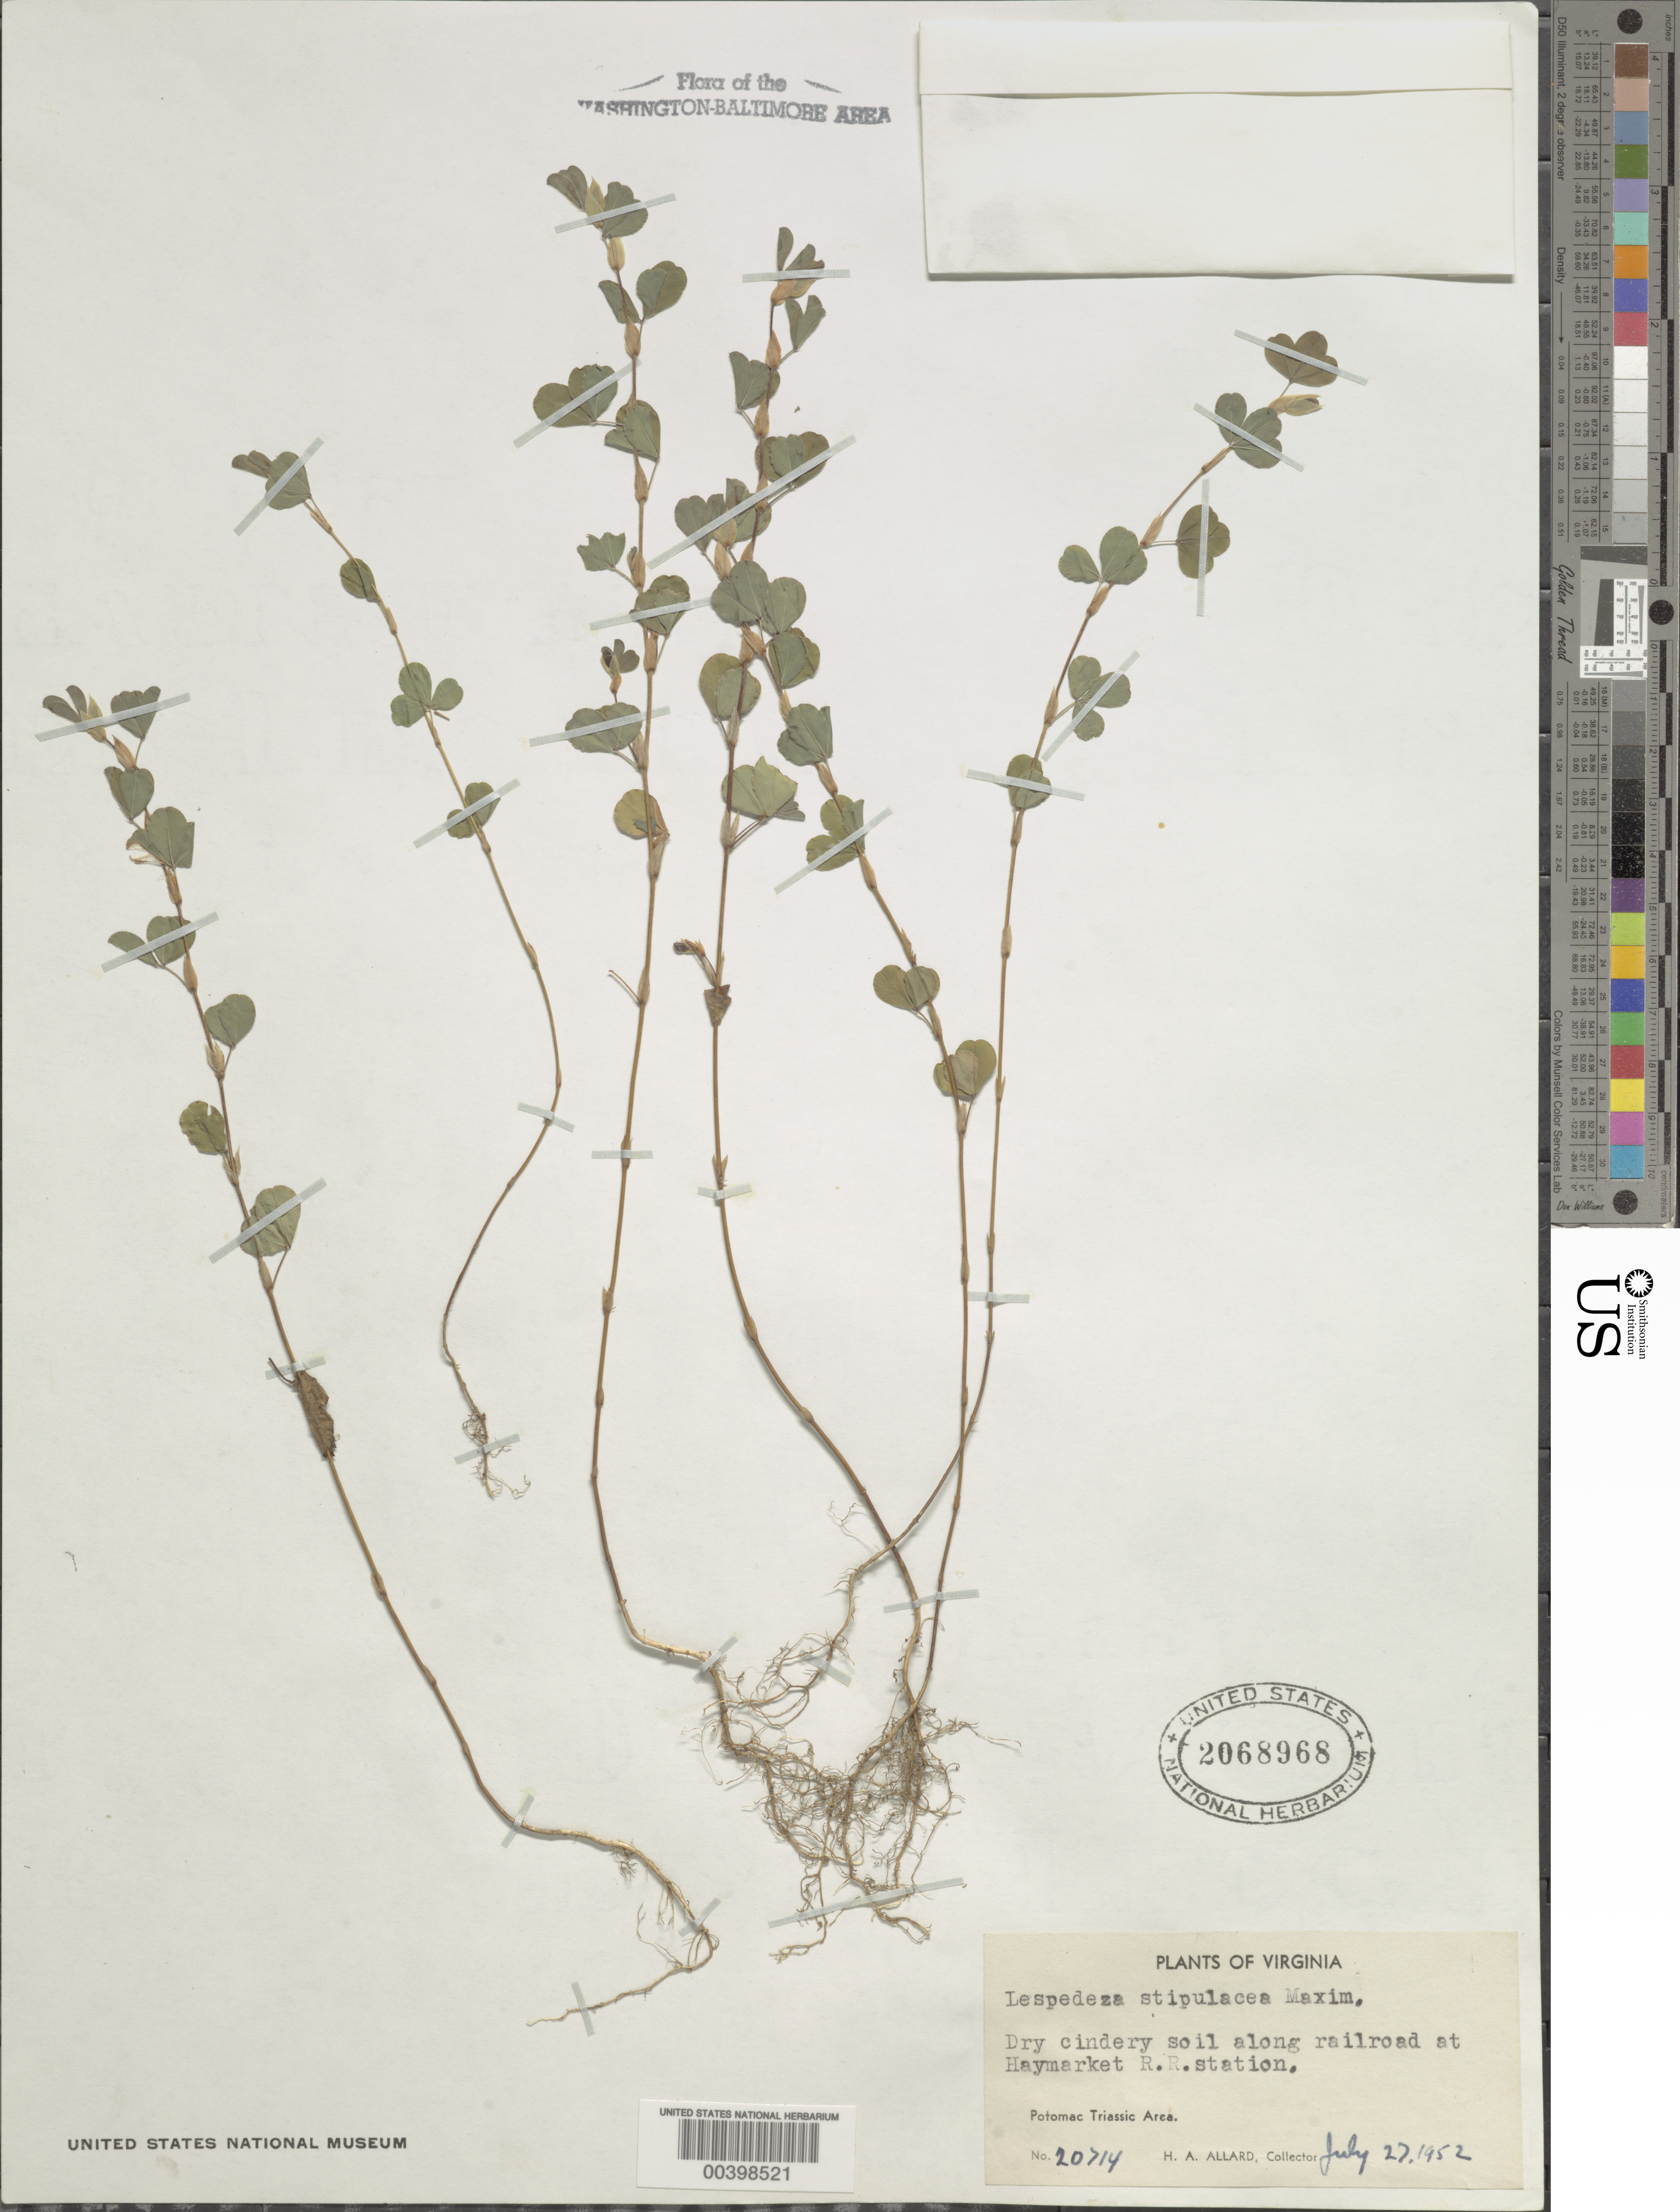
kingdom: Plantae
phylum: Tracheophyta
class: Magnoliopsida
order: Fabales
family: Fabaceae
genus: Kummerowia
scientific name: Kummerowia stipulacea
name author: (Maxim.) Makino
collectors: H. A. Allard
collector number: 20714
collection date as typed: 27 Jul 1952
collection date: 1952-07-27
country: United States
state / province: Virginia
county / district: Prince William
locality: Haymarket Railroad Station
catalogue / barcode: US 2068968